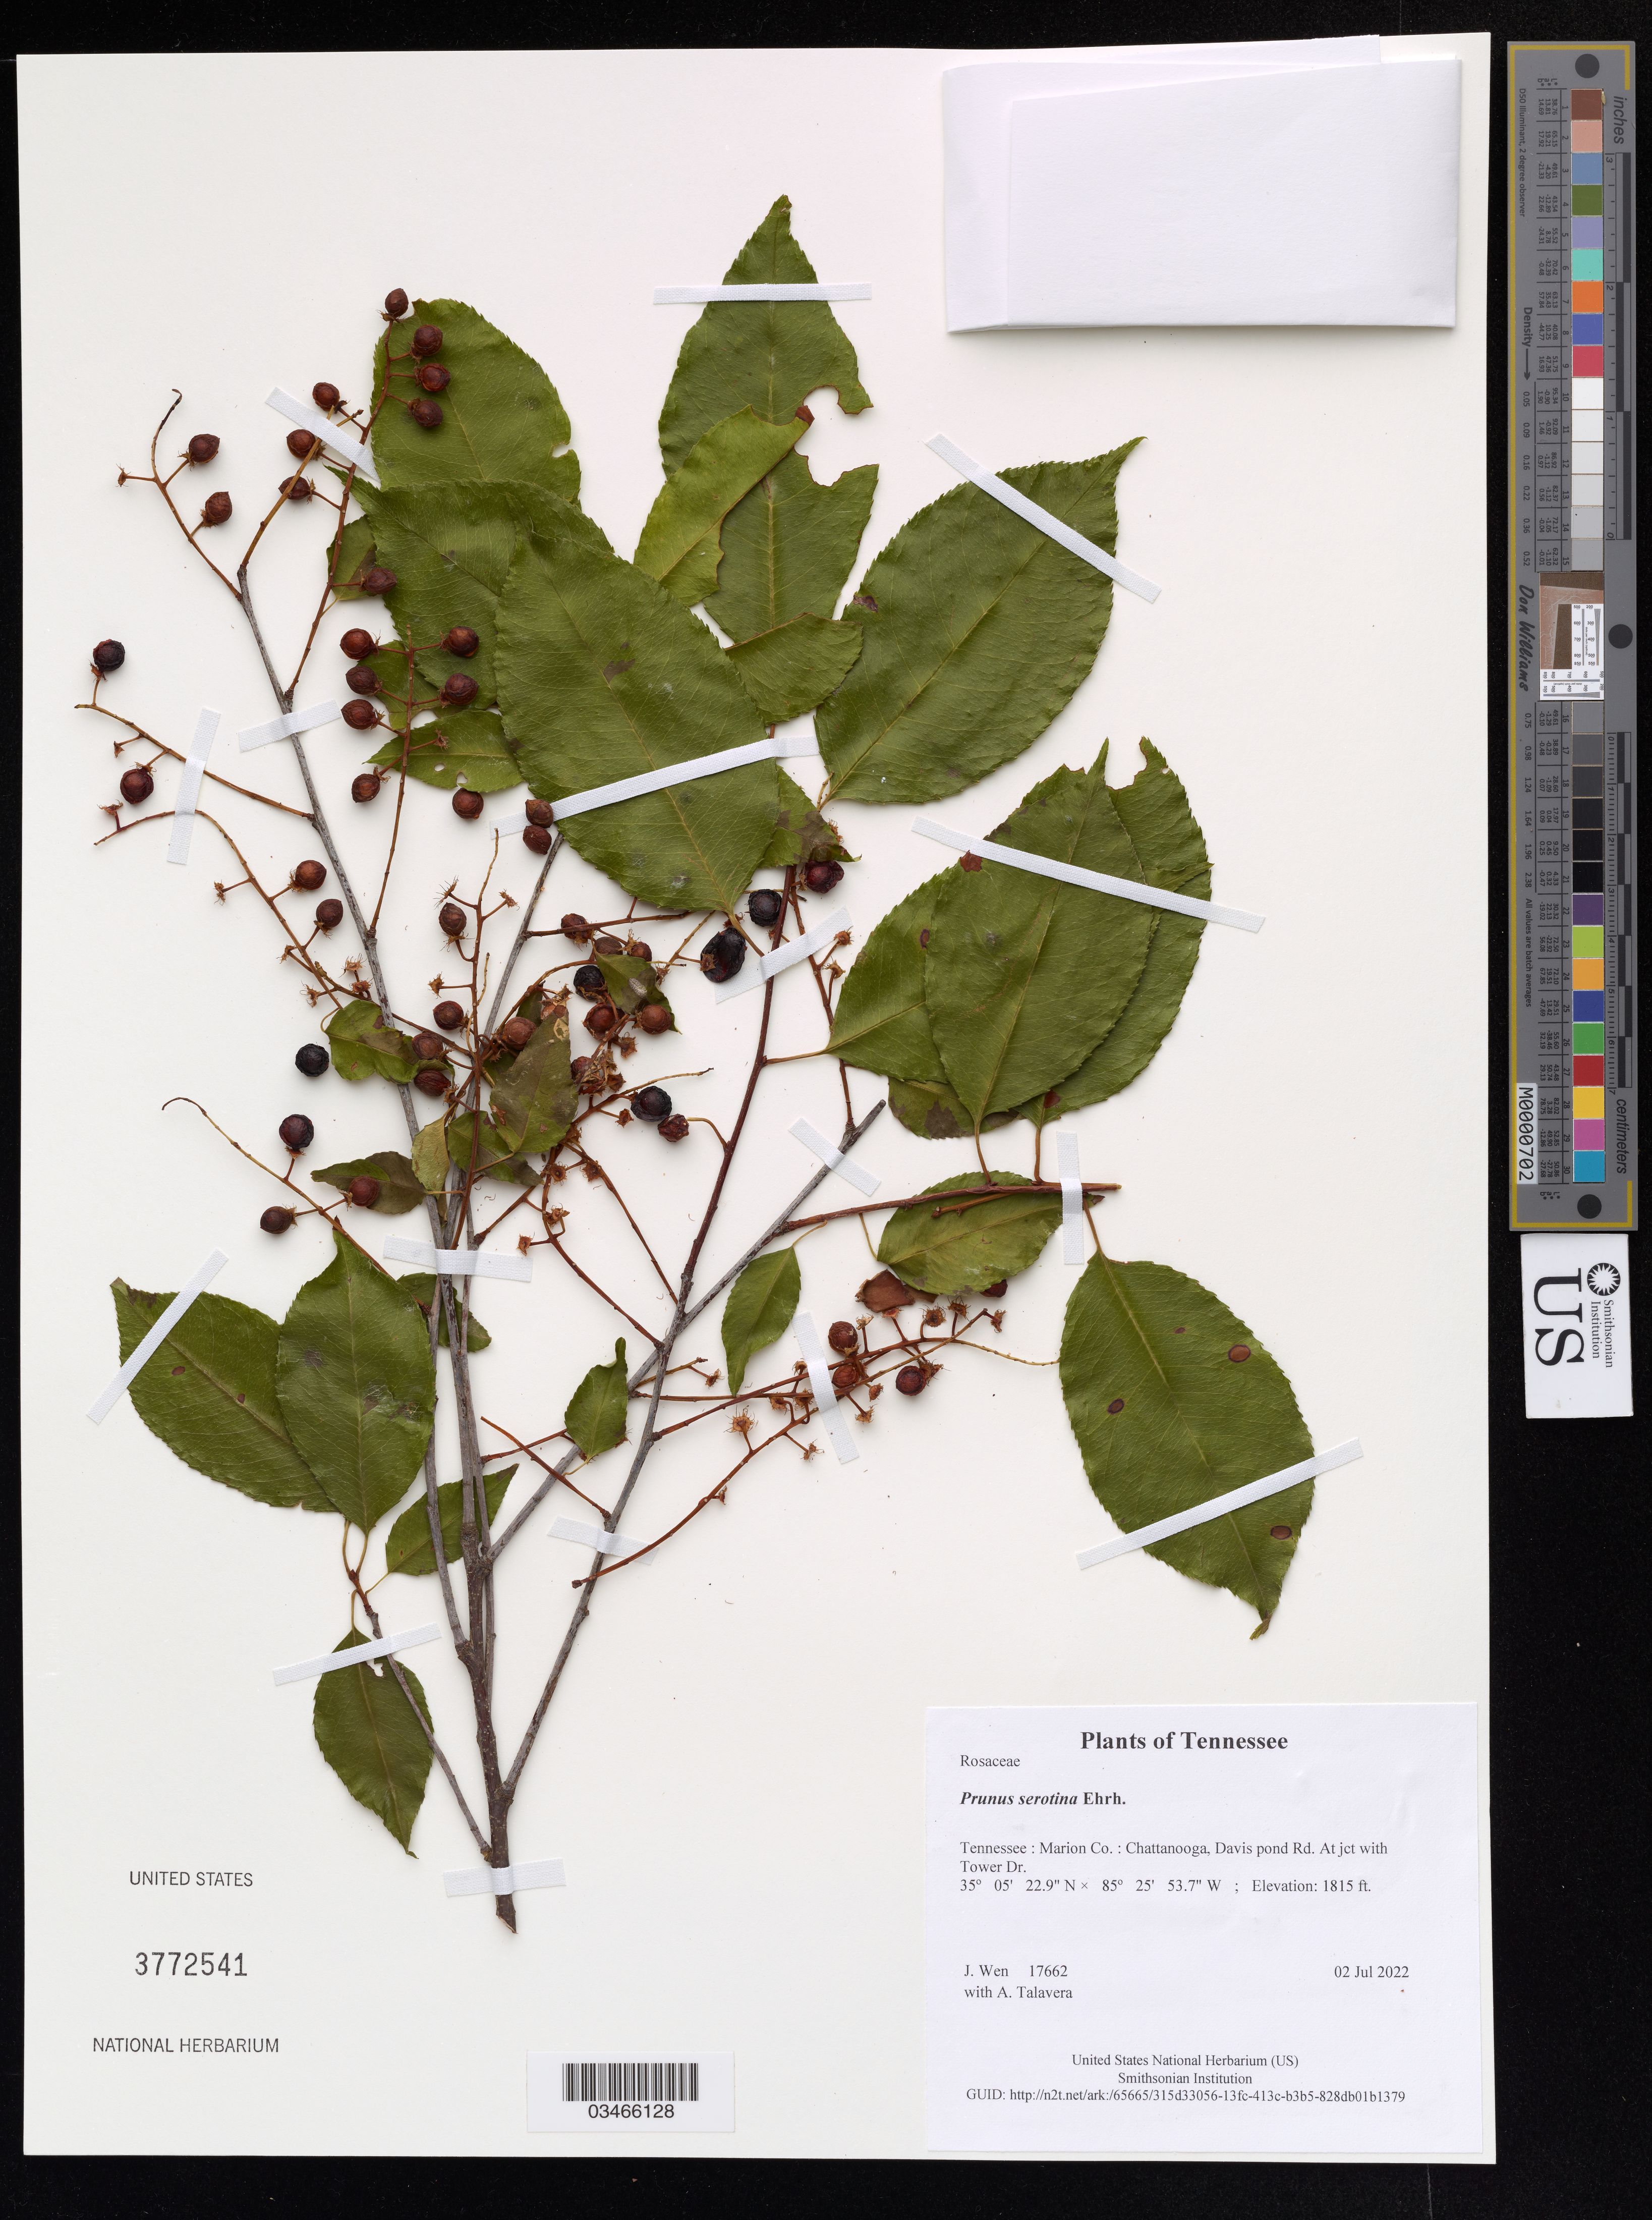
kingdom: Plantae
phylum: Tracheophyta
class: Magnoliopsida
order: Rosales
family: Rosaceae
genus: Prunus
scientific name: Prunus serotina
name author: Ehrh.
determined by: Wen, Jun, (BOT), Smithsonian Institution - National Museum of Natural History (UNITED STATES)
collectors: J. Wen & A. Talavera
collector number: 17662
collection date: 2022-07-02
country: United States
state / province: Tennessee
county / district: Marion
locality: Chattanooga, Davis pond Rd. At jct with Tower Dr.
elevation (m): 553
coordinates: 35 05.382 N, 85 25.895 W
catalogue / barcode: US 3772541